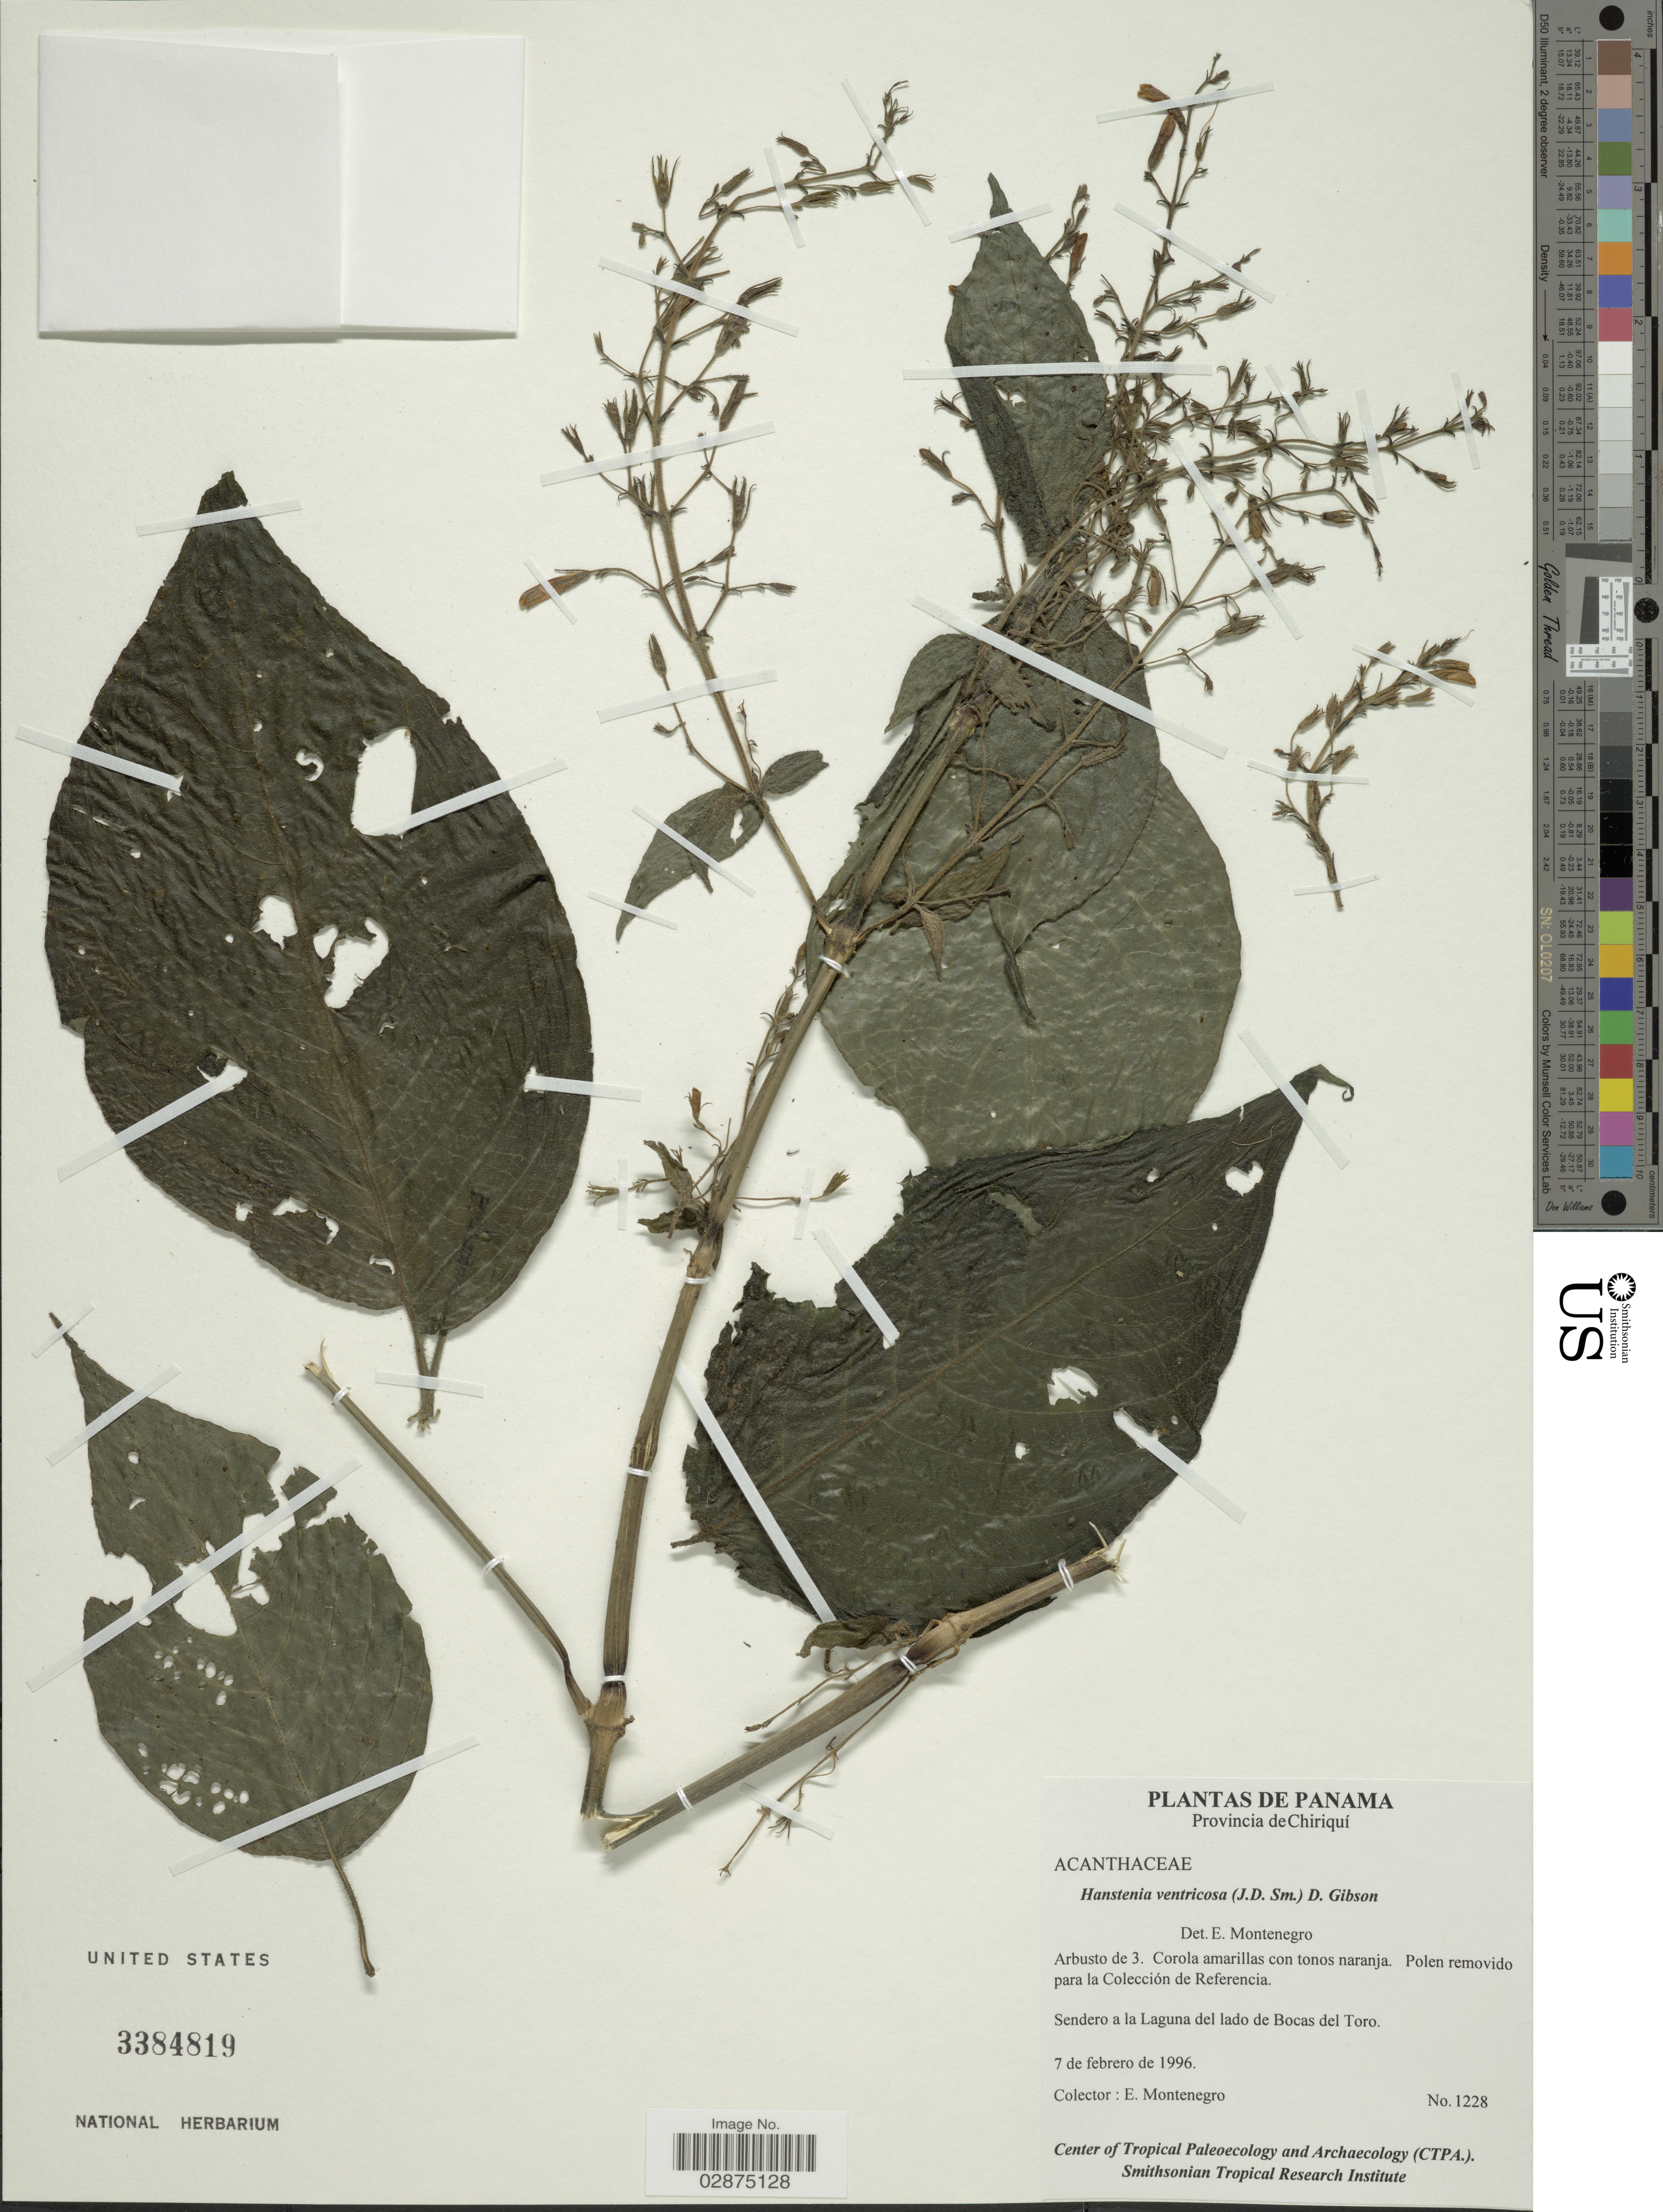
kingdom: Plantae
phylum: Tracheophyta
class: Magnoliopsida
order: Lamiales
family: Acanthaceae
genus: Hansteinia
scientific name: Hansteinia ventricosa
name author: (Donn. Sm.) D.N. Gibson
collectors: E. Montenegro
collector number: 1228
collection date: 1996-02-07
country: Panama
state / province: Chiriqui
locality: Provincia de Chiriquí. Sendero a la Laguna del lado de Bocas del Toro.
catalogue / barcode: US 3384819